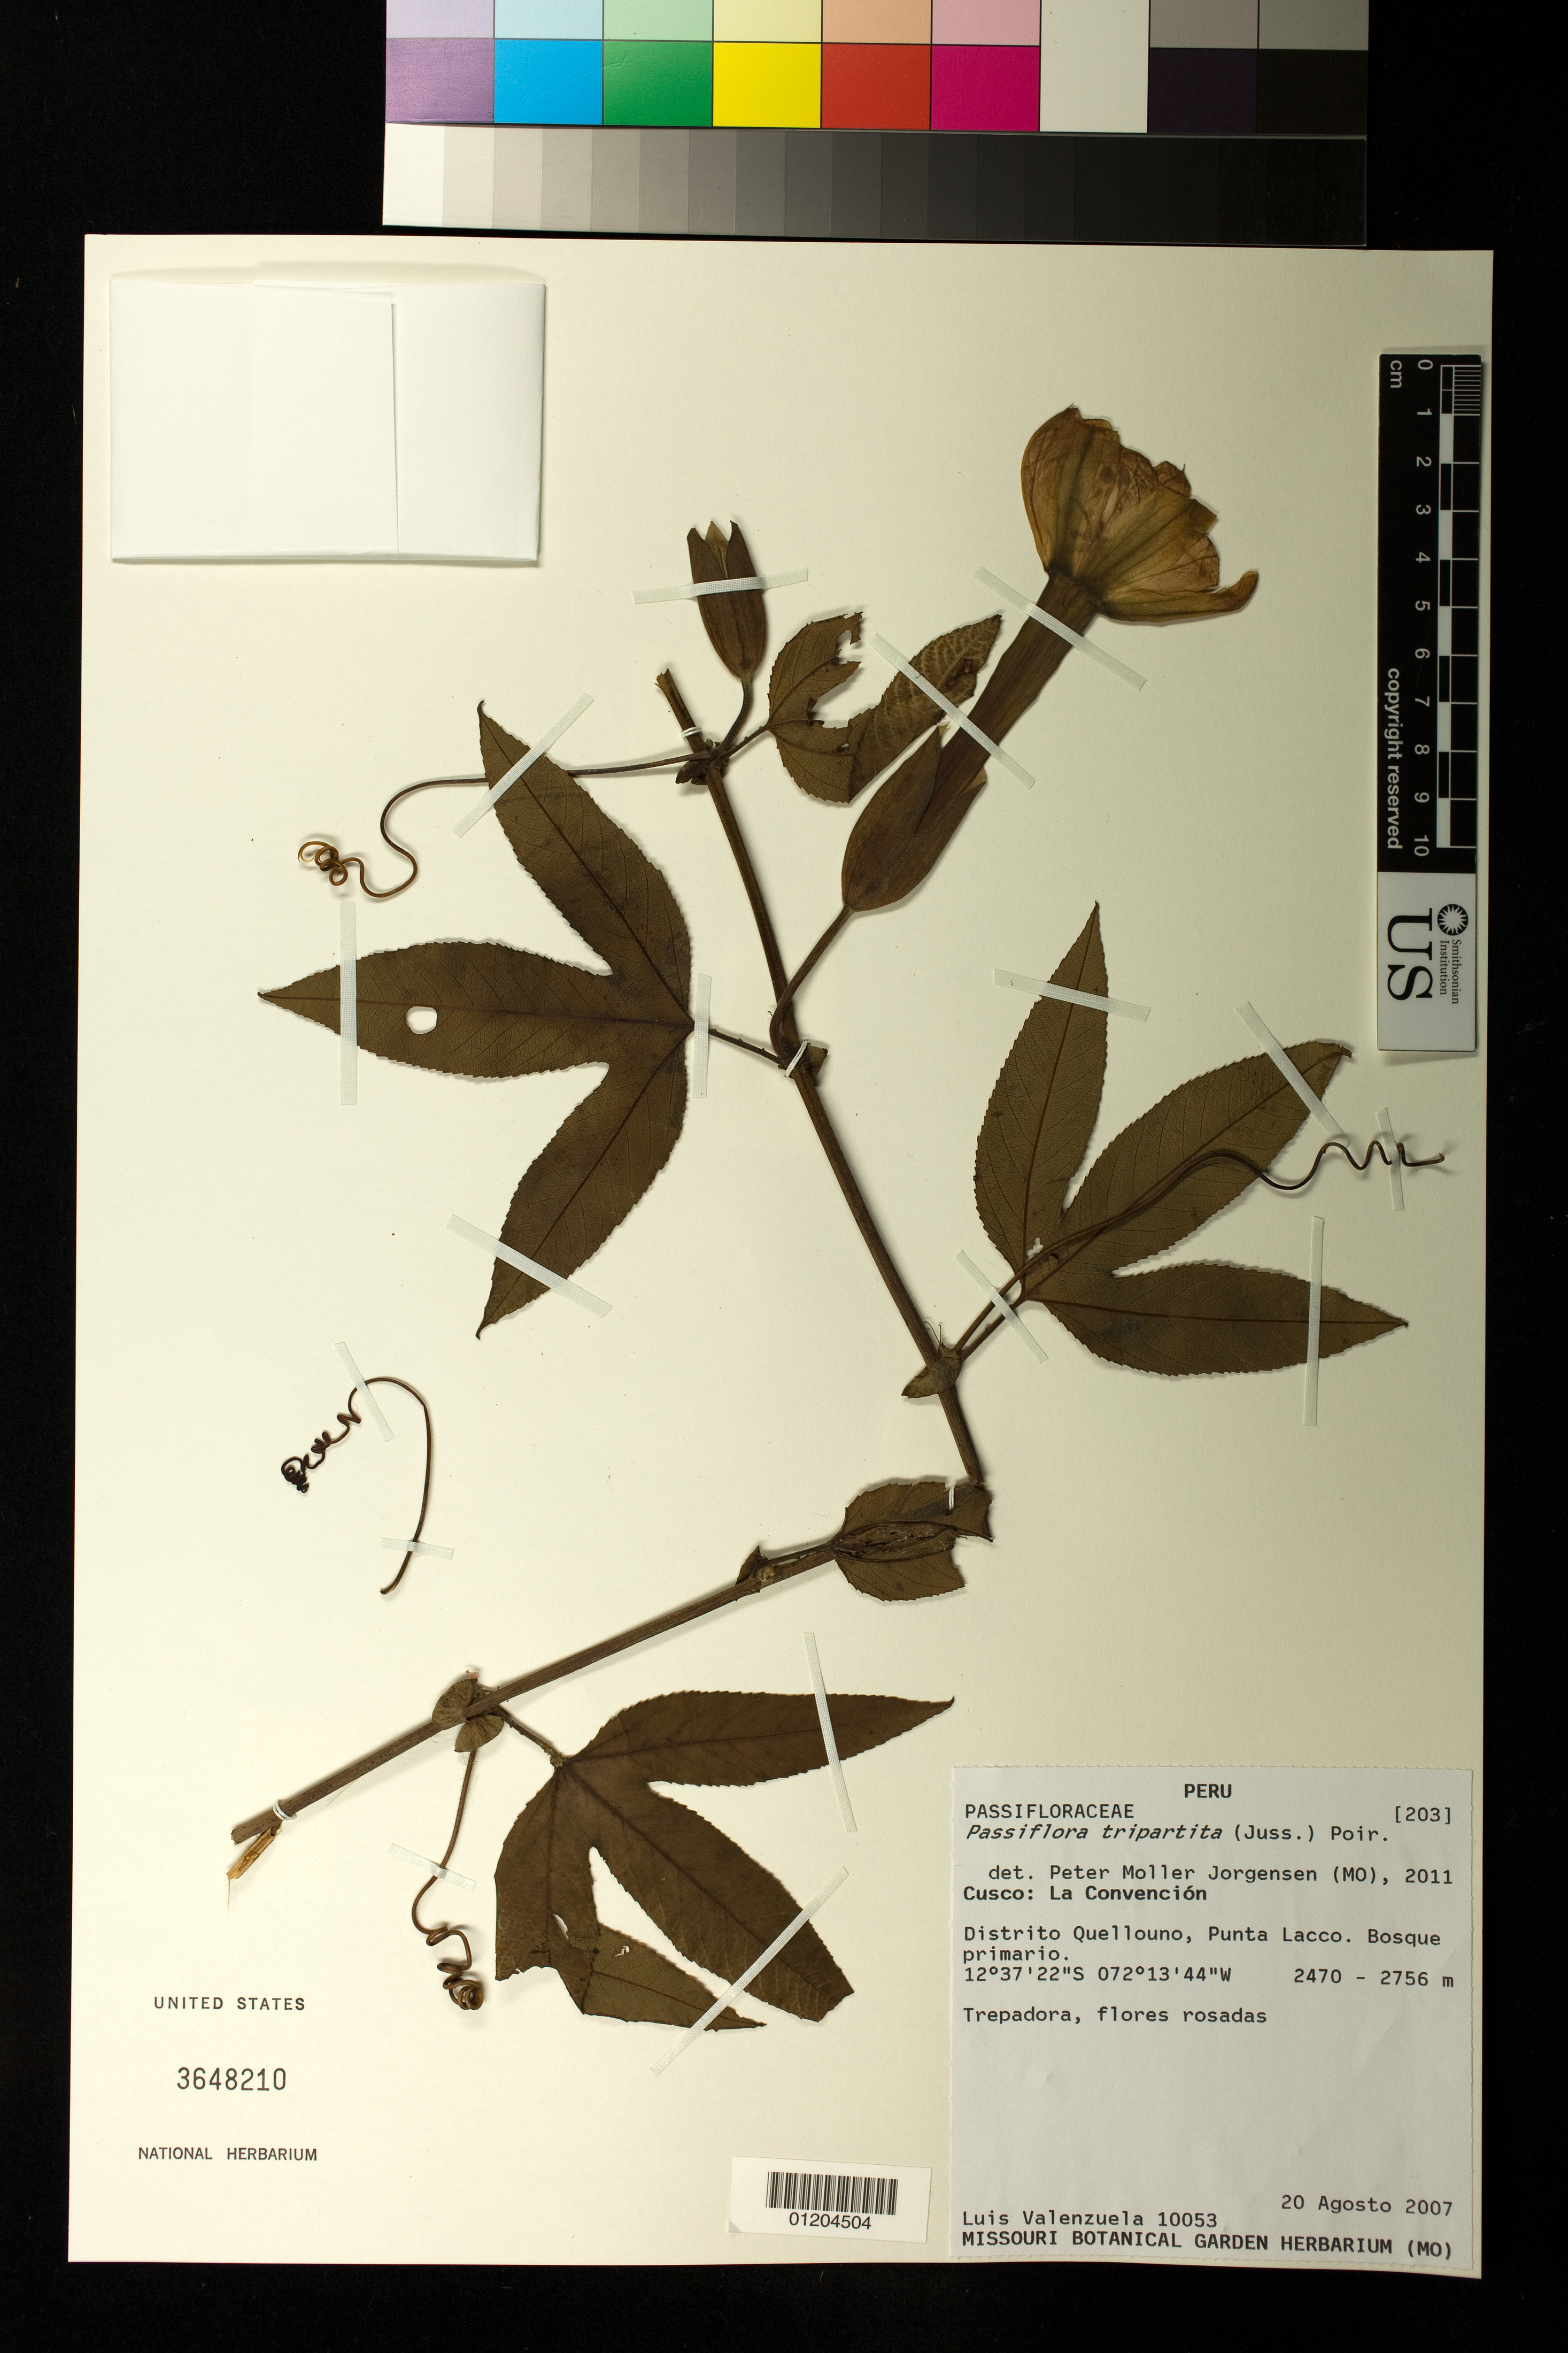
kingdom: Plantae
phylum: Tracheophyta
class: Magnoliopsida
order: Malpighiales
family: Passifloraceae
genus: Passiflora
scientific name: Passiflora tripartita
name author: (Juss.) Poir.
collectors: L. Valenzuela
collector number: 10053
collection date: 2007-08-20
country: Peru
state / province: Cusco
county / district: La Convención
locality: Distrito Quellouno, Punta Lacco. Bosque primario.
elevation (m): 2470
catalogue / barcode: US 3648210